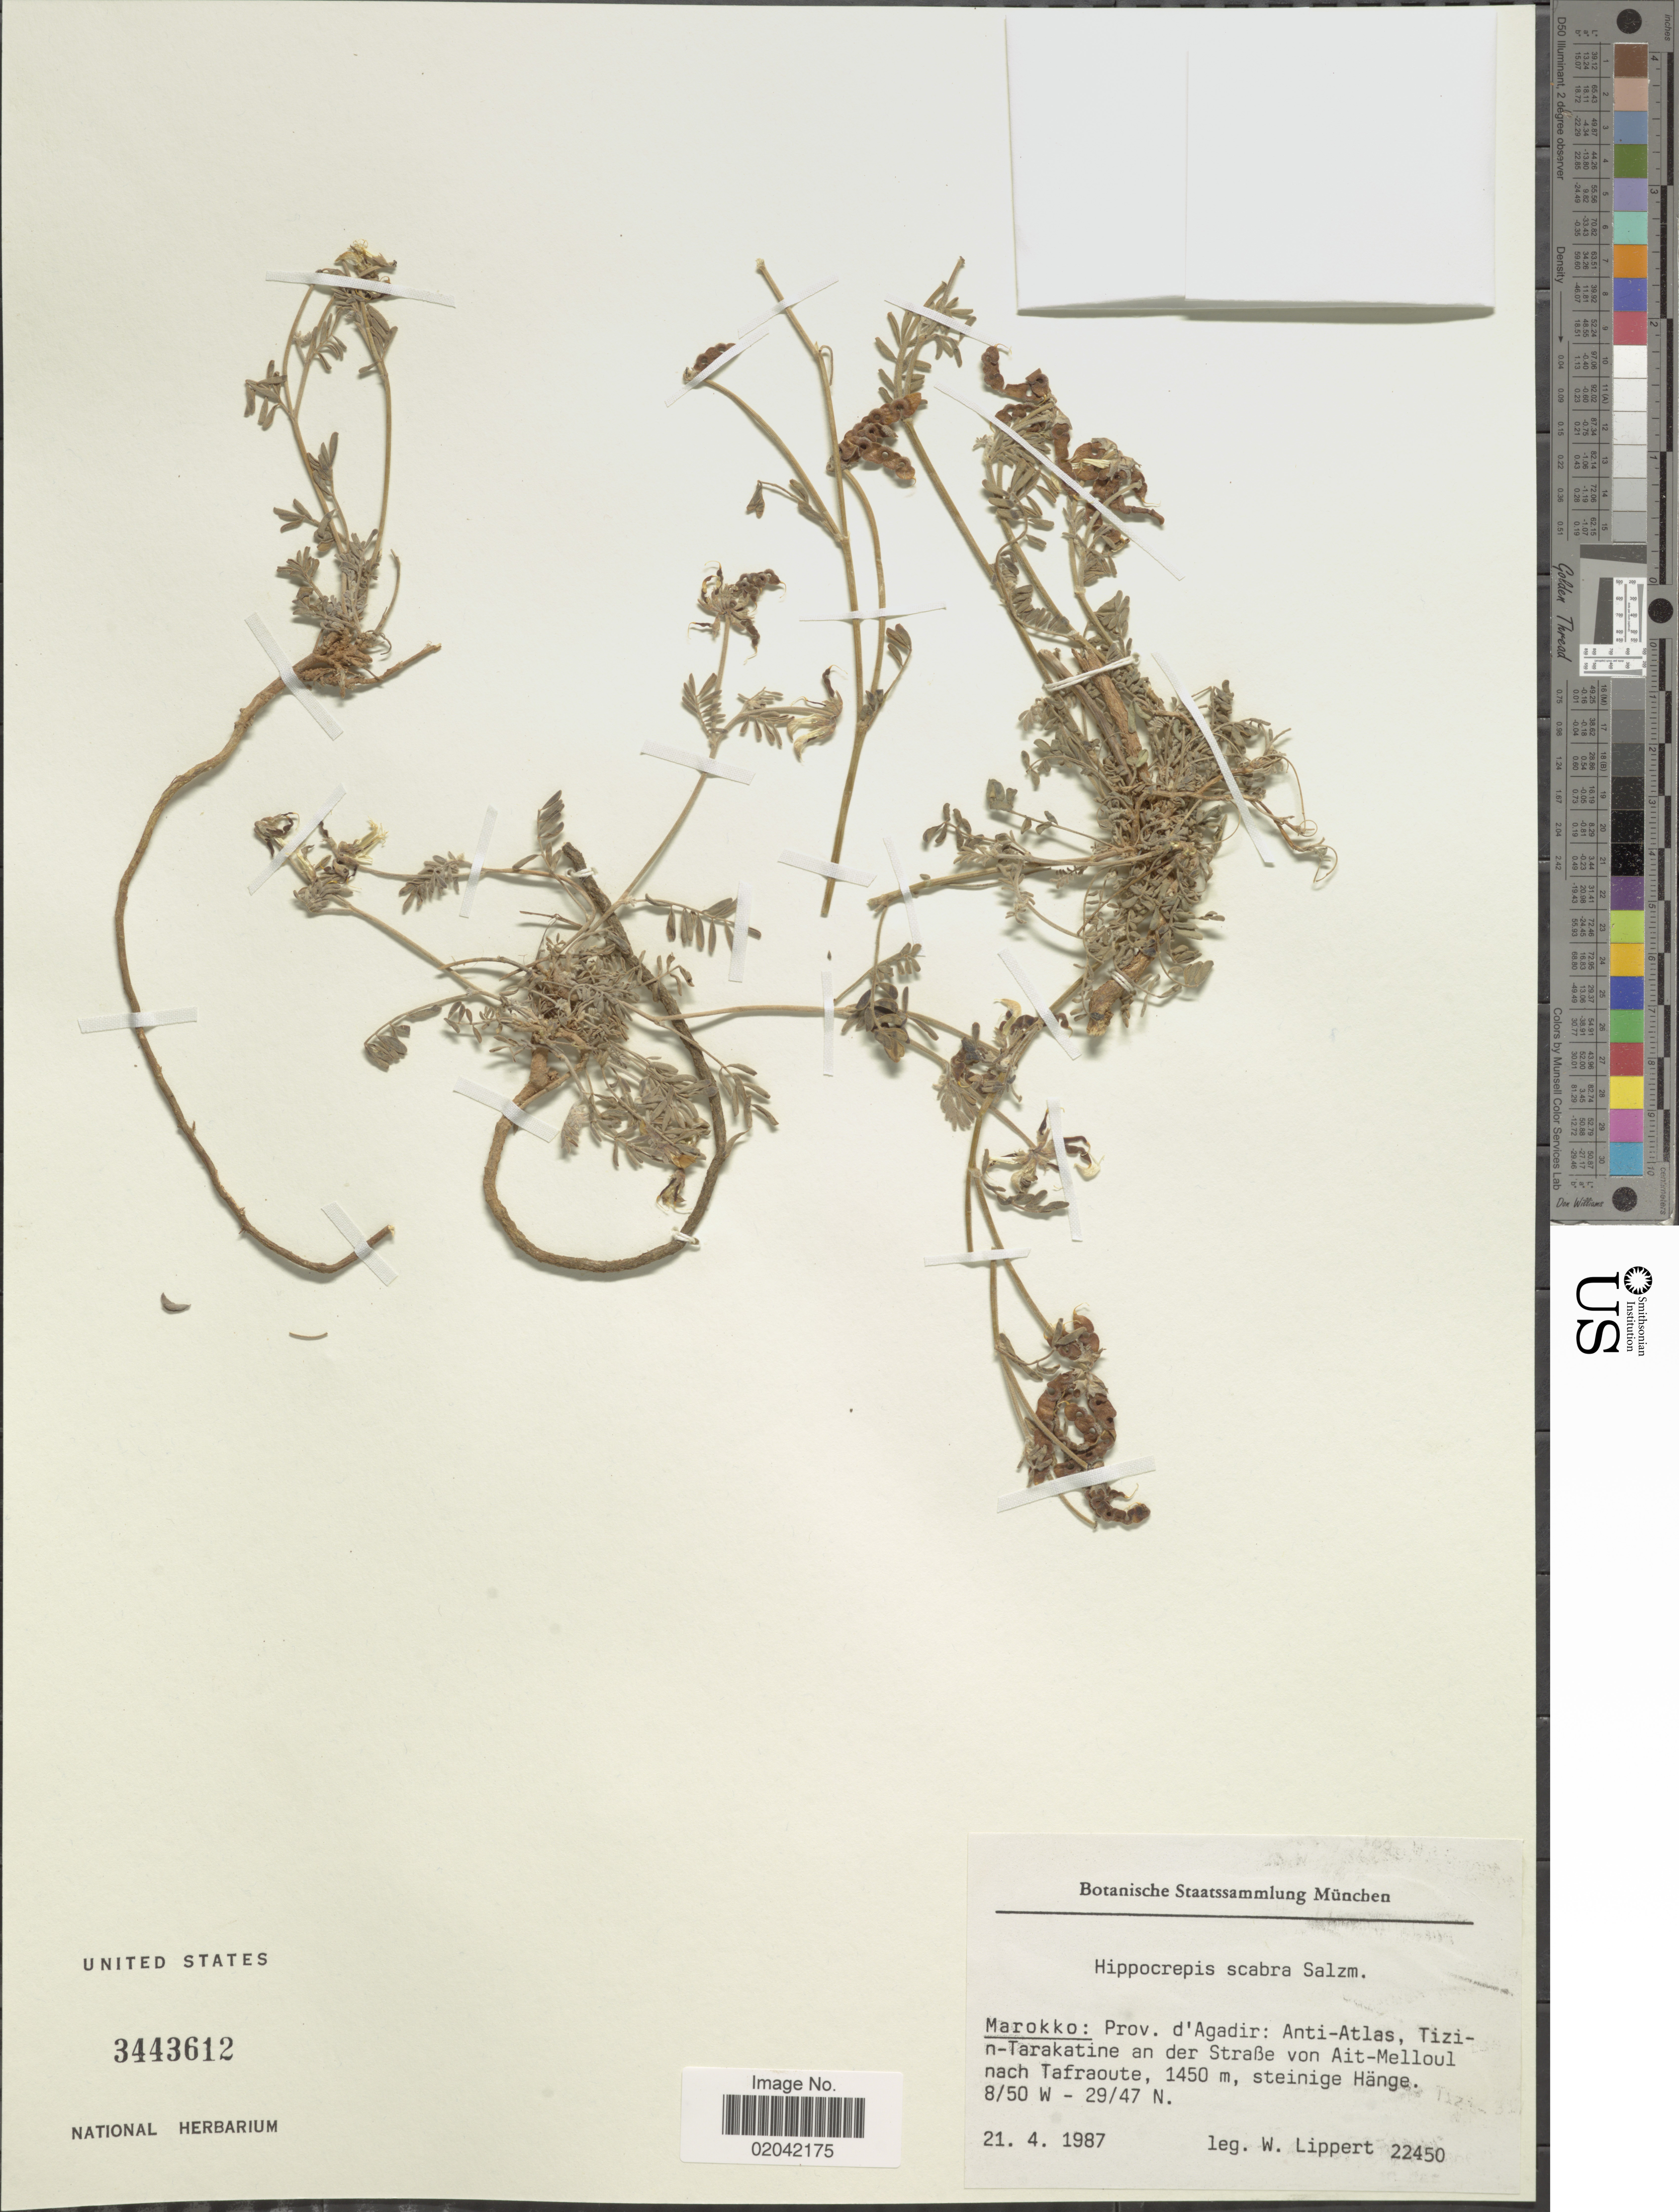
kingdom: Plantae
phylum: Tracheophyta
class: Magnoliopsida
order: Fabales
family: Fabaceae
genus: Hippocrepis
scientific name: Hippocrepis scabra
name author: DC.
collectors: W. Lippert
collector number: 22450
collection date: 1987-04-21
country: Morocco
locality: Marokko: Prov. d'Agadir: Anti-Atlas, Tizin-Tarakatine an der Straße von Anti-Melloul nach Tafraoute, steinige Hange.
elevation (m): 1450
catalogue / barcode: US 3443612